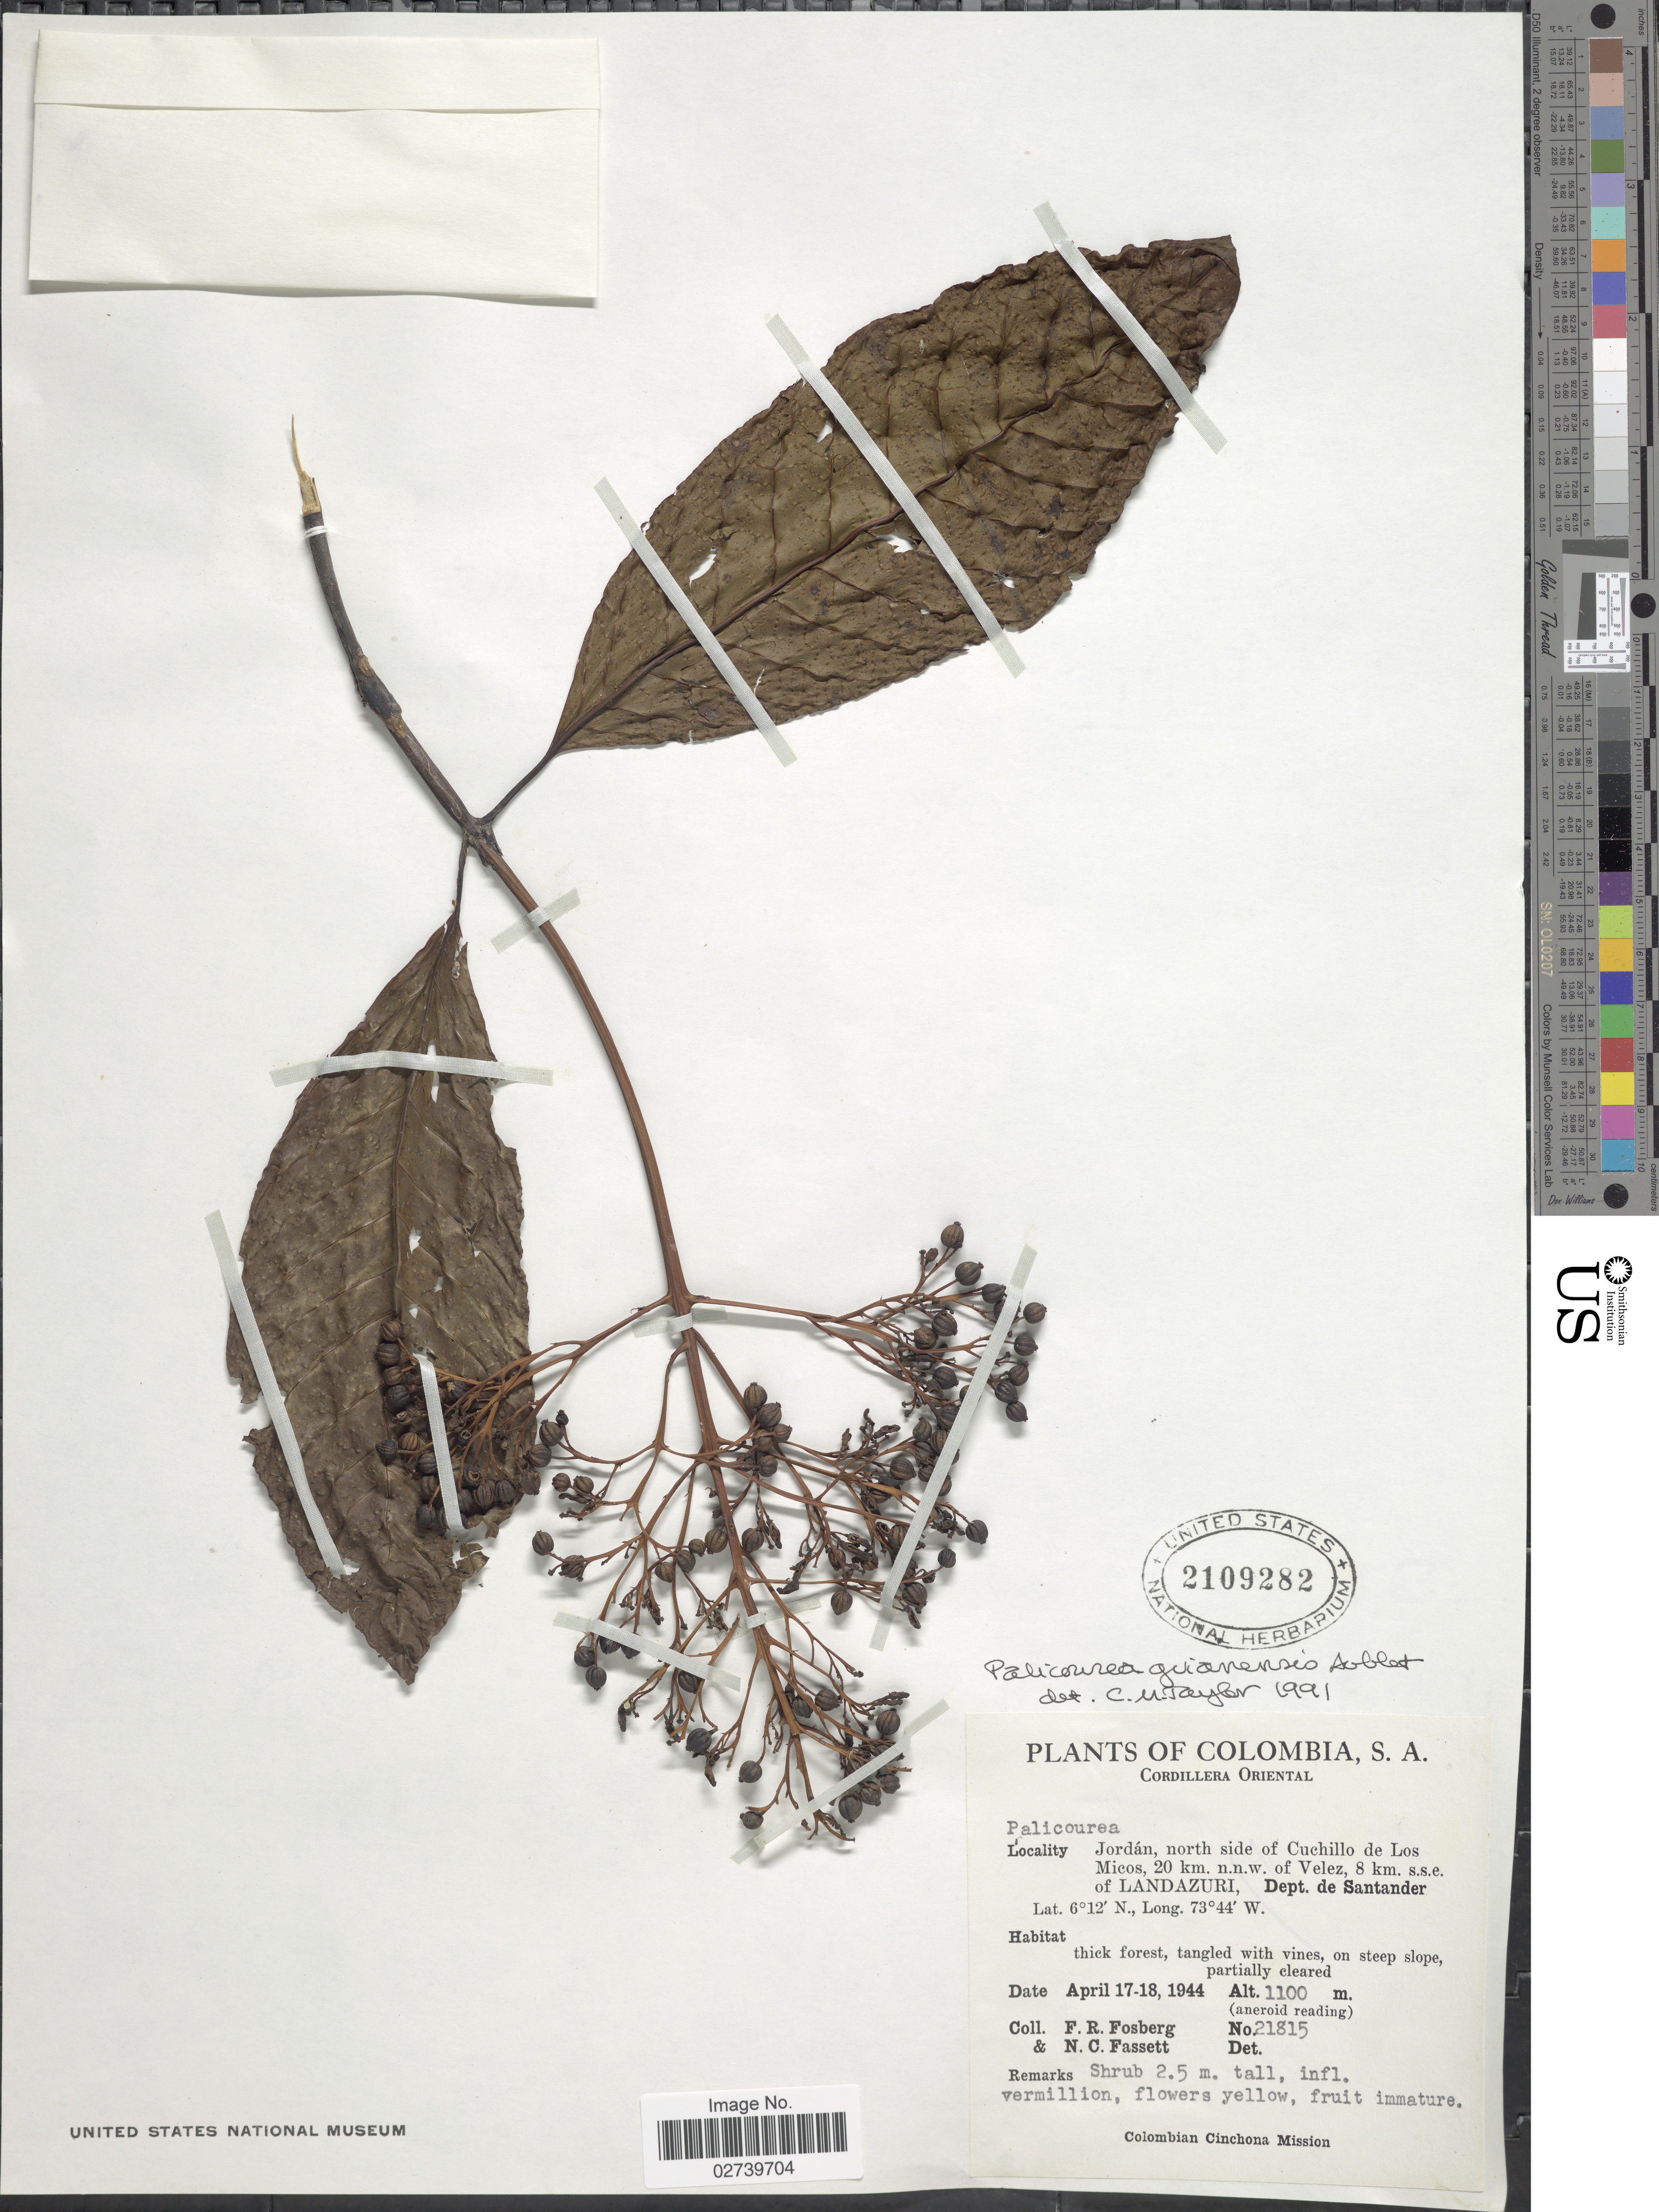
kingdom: Plantae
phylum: Tracheophyta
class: Magnoliopsida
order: Gentianales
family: Rubiaceae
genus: Palicourea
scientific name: Palicourea guianensis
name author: Aubl.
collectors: F. R. Fosberg & N. C. Fassett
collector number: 21815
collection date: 1944-04-17/1944-04-18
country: Colombia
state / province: Santander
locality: Cordillera Oriental. Jordán, north side of Cuchillo de Los Micos, 20 km. n.n.w. of Velez, 8 km. s.s.e. of Landazuri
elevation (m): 1100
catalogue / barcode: US 2109282